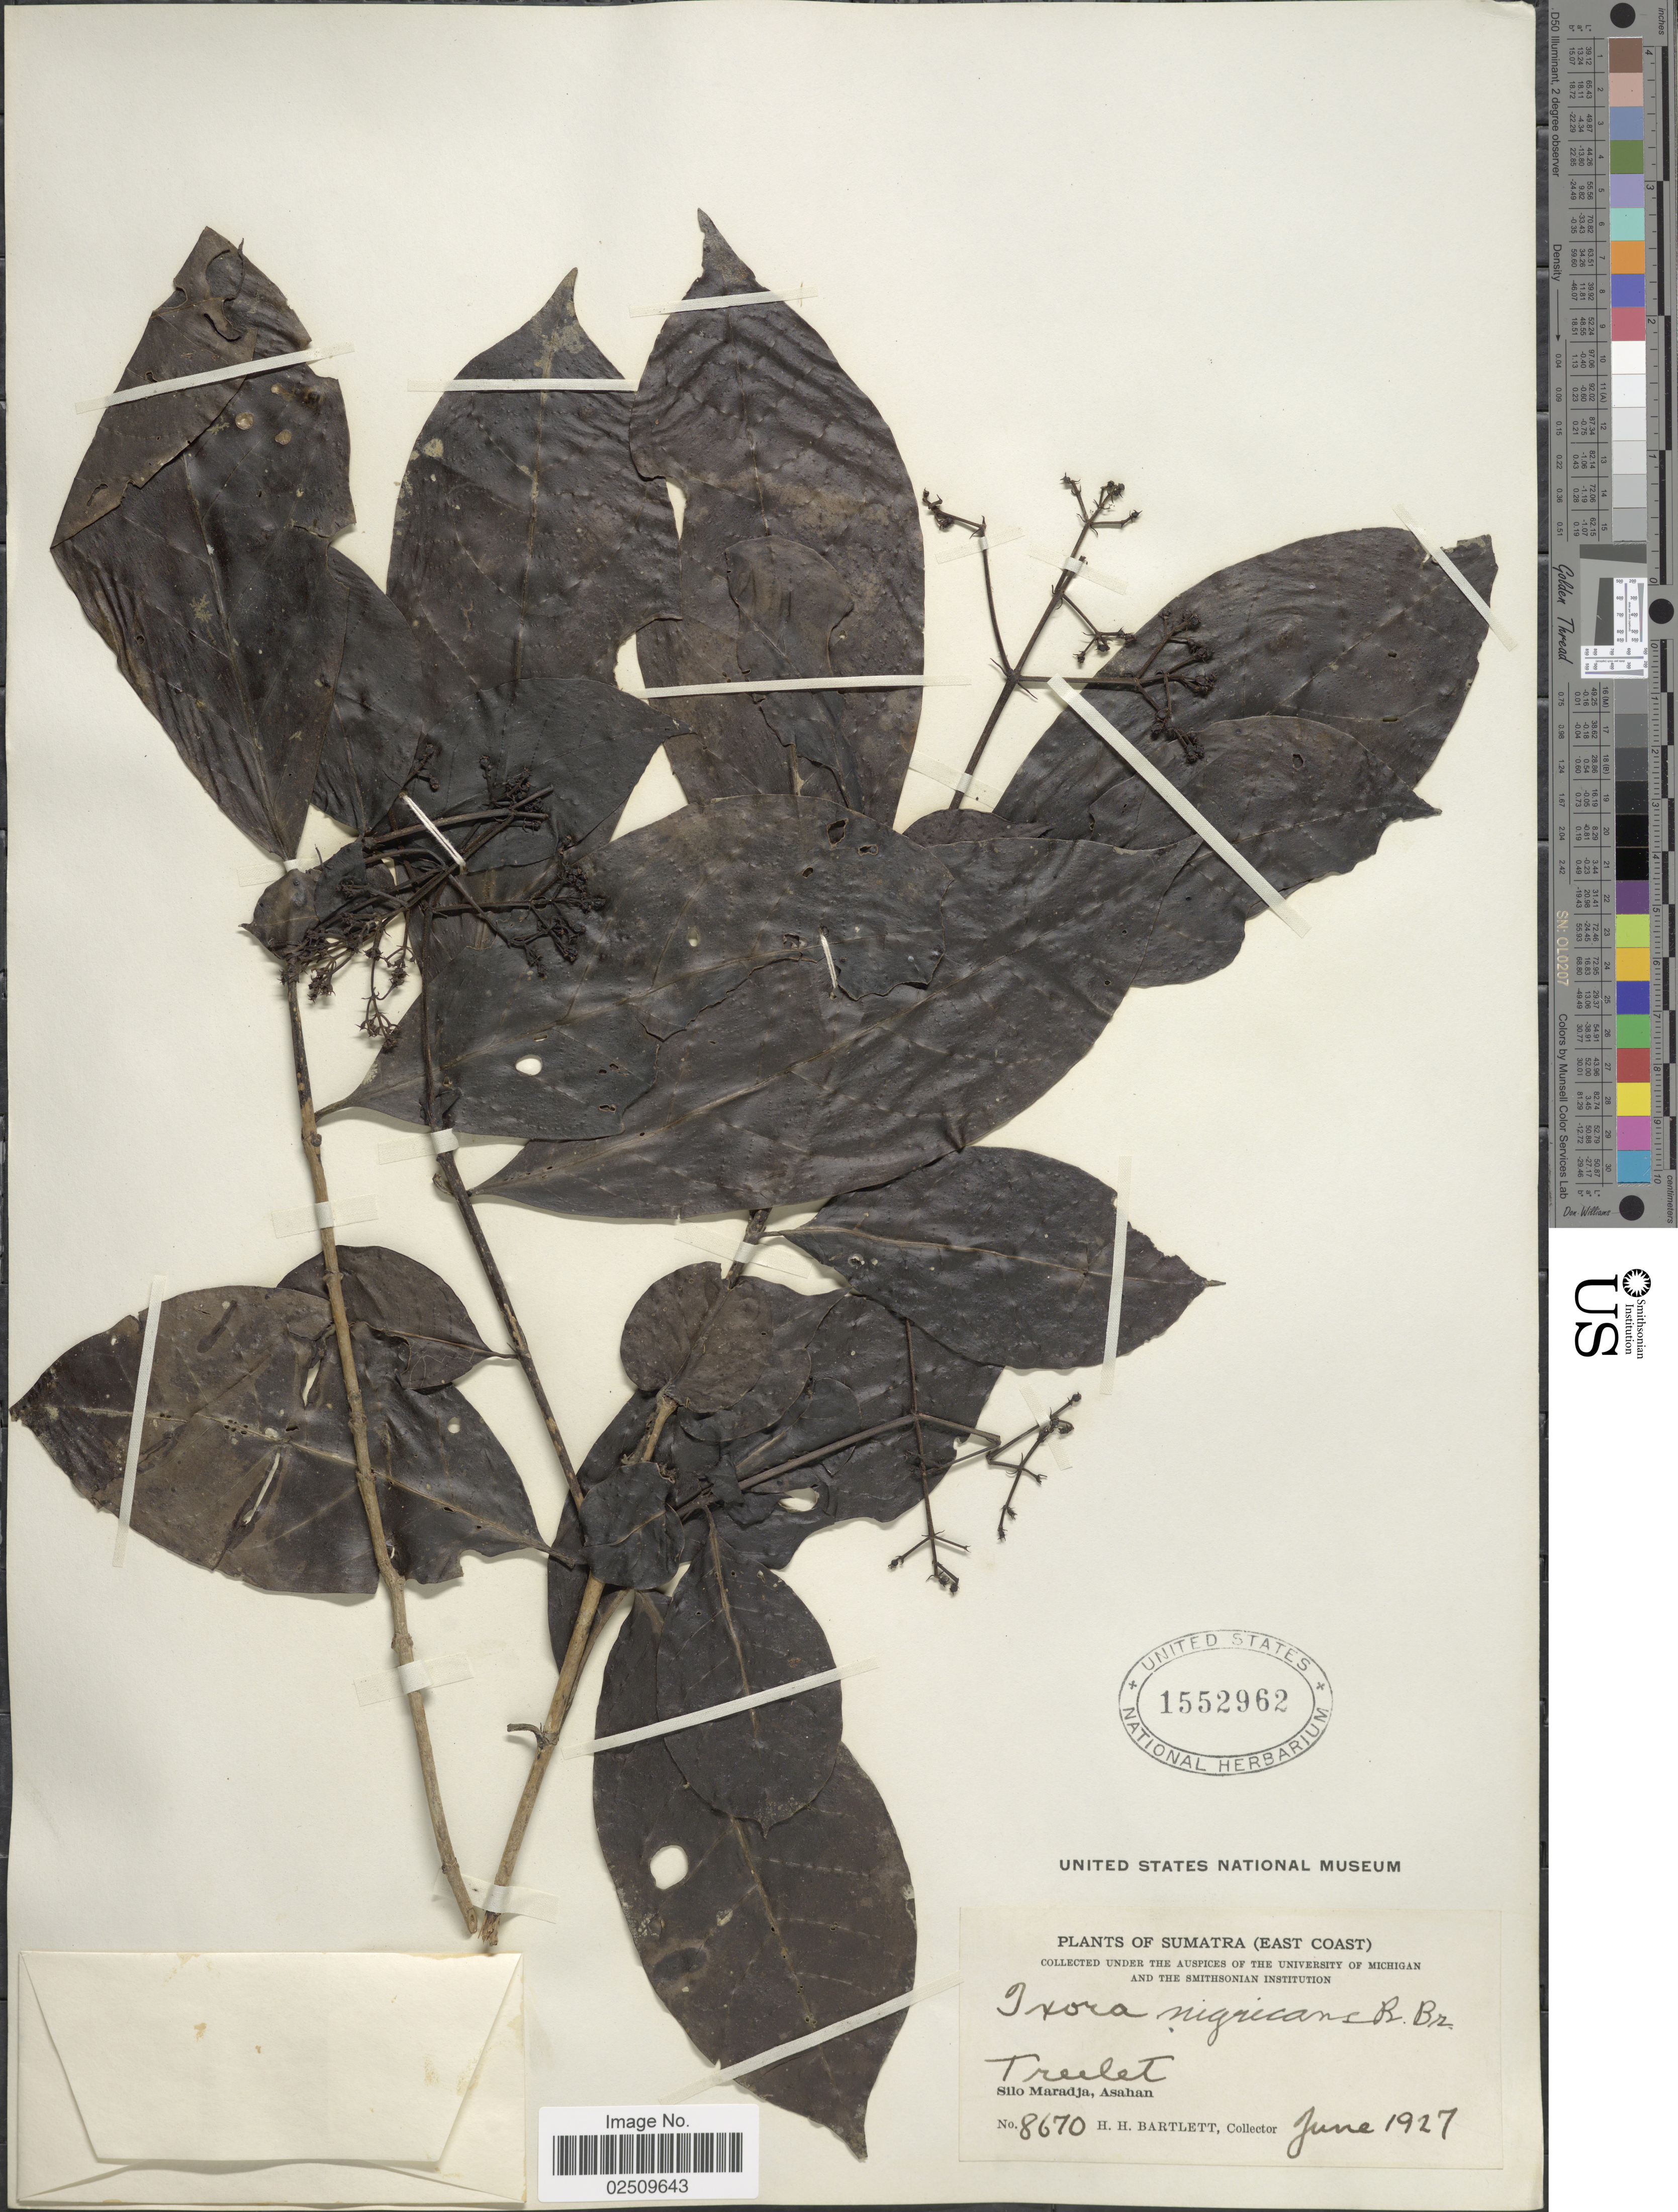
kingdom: Plantae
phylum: Tracheophyta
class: Magnoliopsida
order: Gentianales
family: Rubiaceae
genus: Ixora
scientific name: Ixora nigricans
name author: R. Br. ex Wight & Arn.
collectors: H. H. Bartlett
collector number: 8670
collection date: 1927-06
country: Indonesia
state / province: Sumatra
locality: (East Coast) Silo Maradja, Asahan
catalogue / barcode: US 1552962